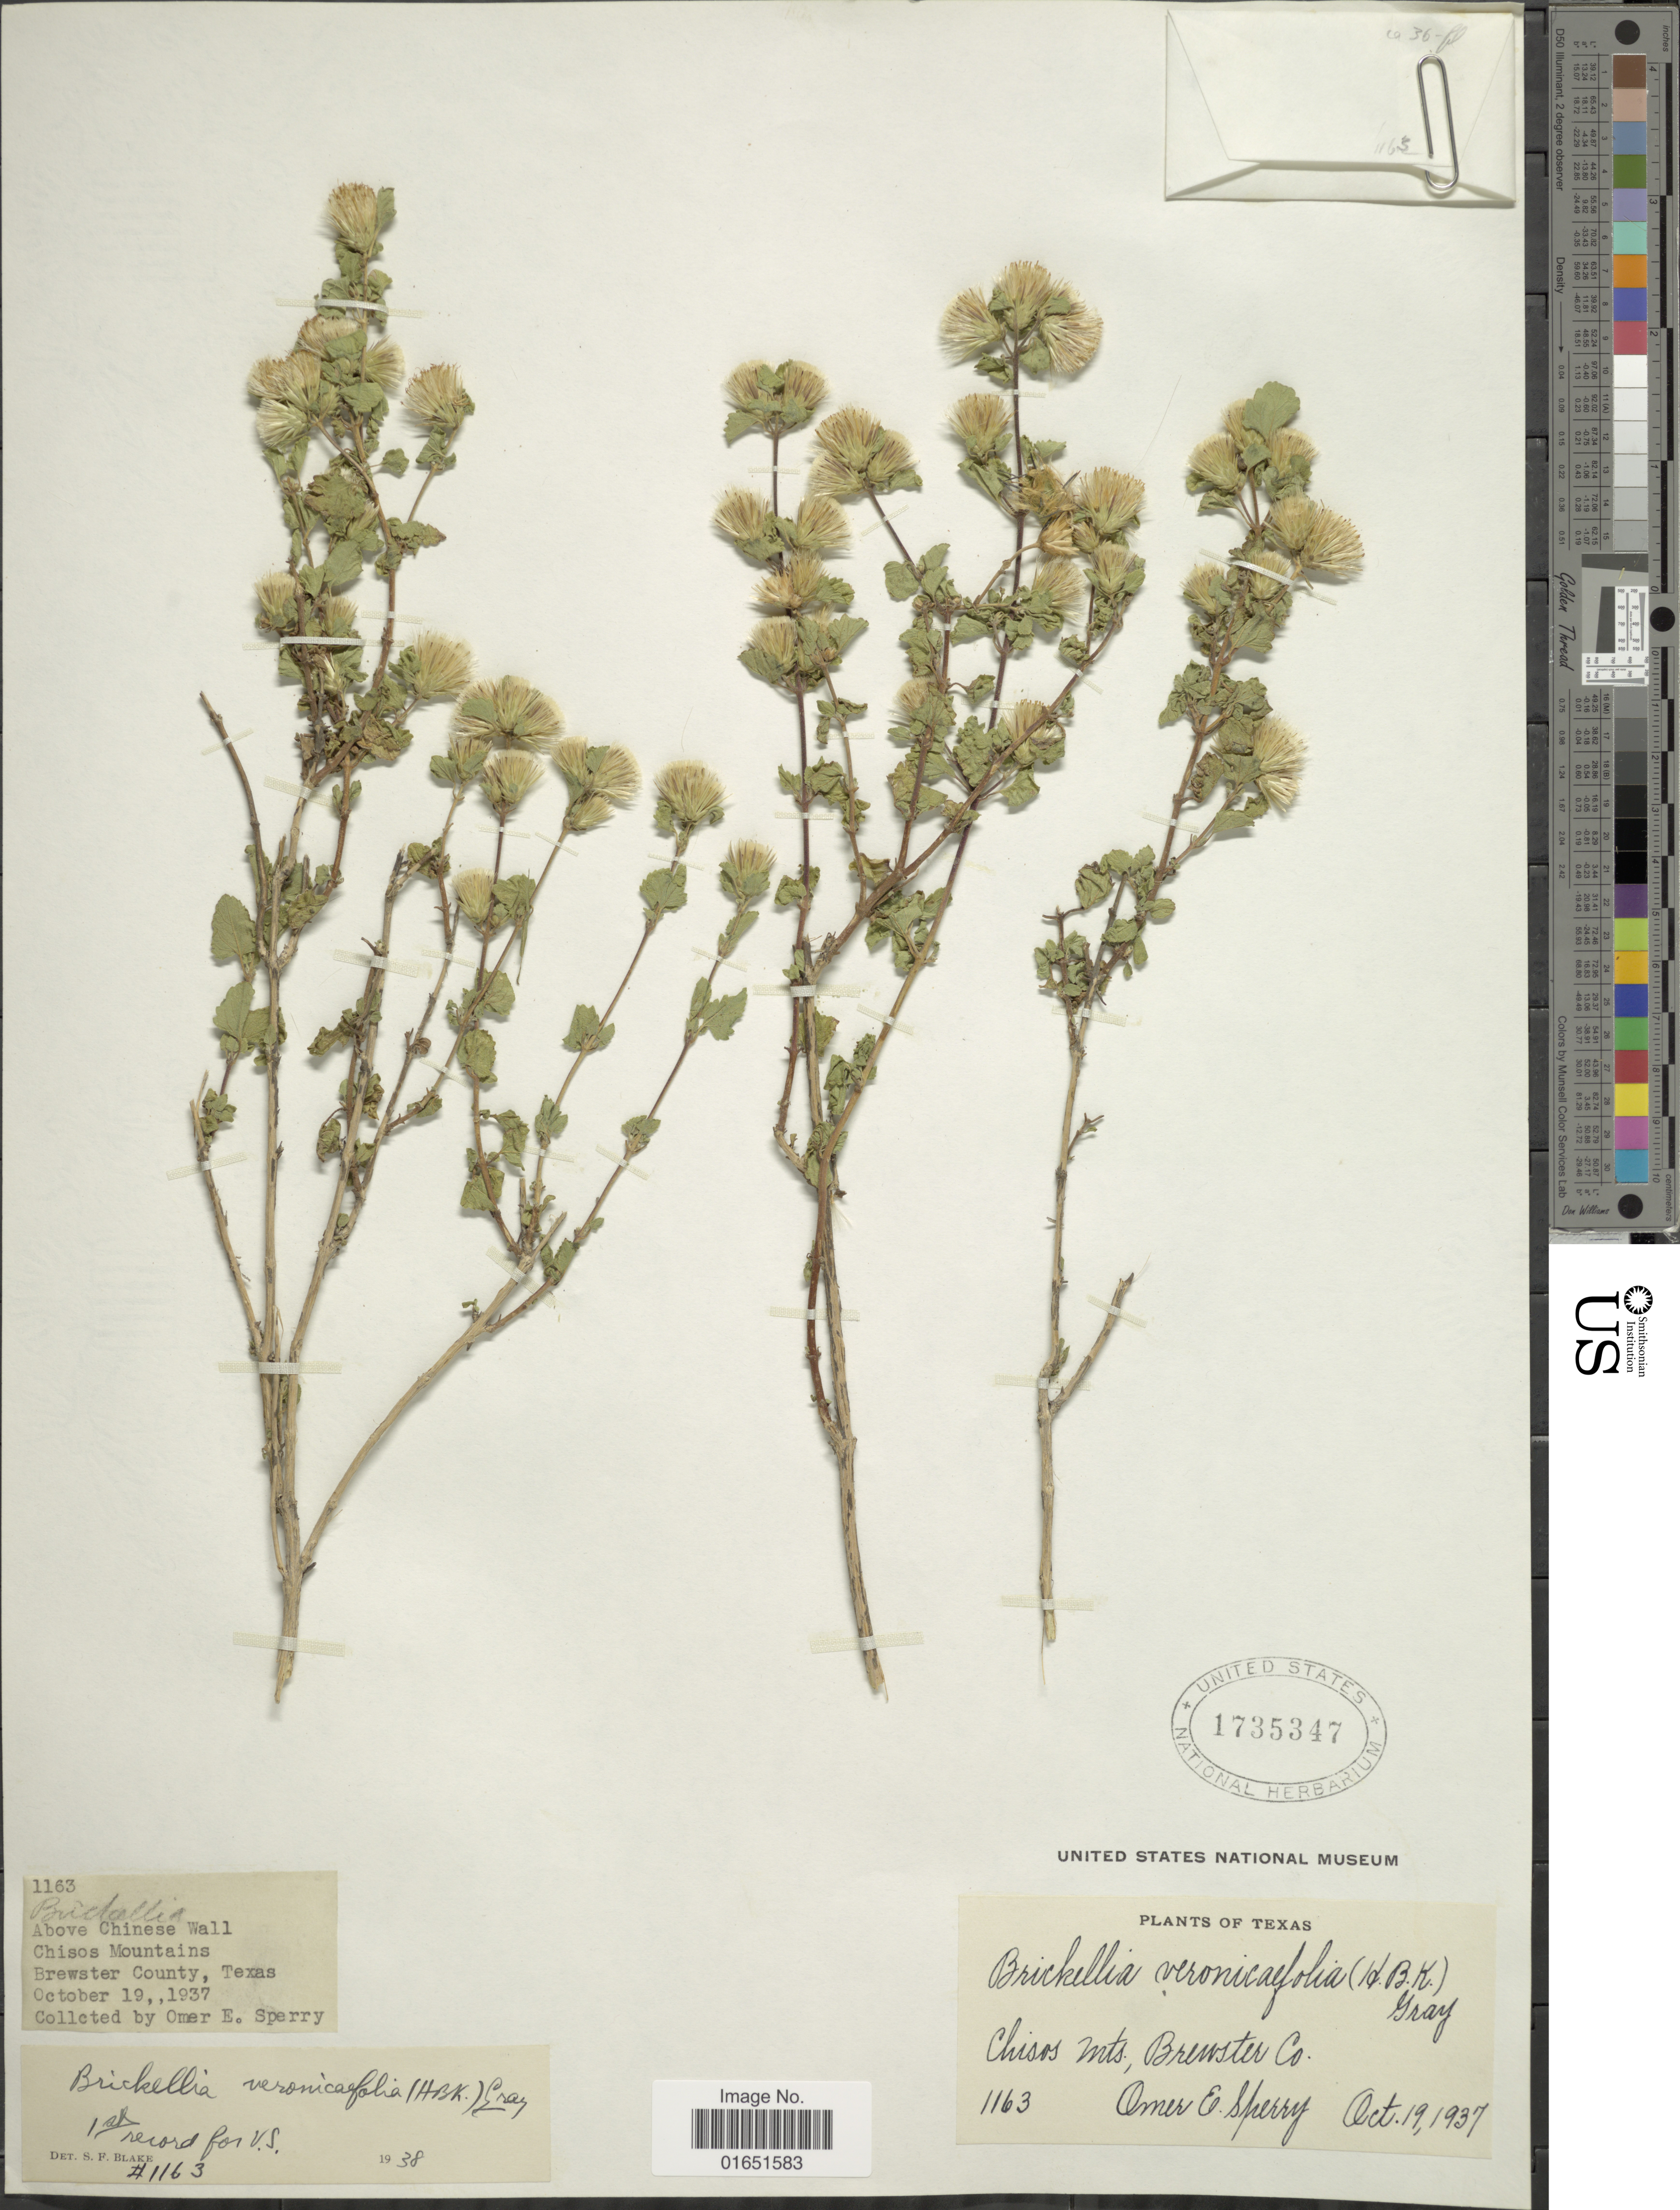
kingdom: Plantae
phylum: Tracheophyta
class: Magnoliopsida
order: Asterales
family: Asteraceae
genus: Brickellia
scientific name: Brickellia veronicaefolia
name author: (Kunth) A. Gray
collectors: O. E. Sperry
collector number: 1163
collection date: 1937-10-19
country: United States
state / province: Texas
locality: Above Chines Wall, Chisos Mountains, Brewster County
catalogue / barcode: US 1735347